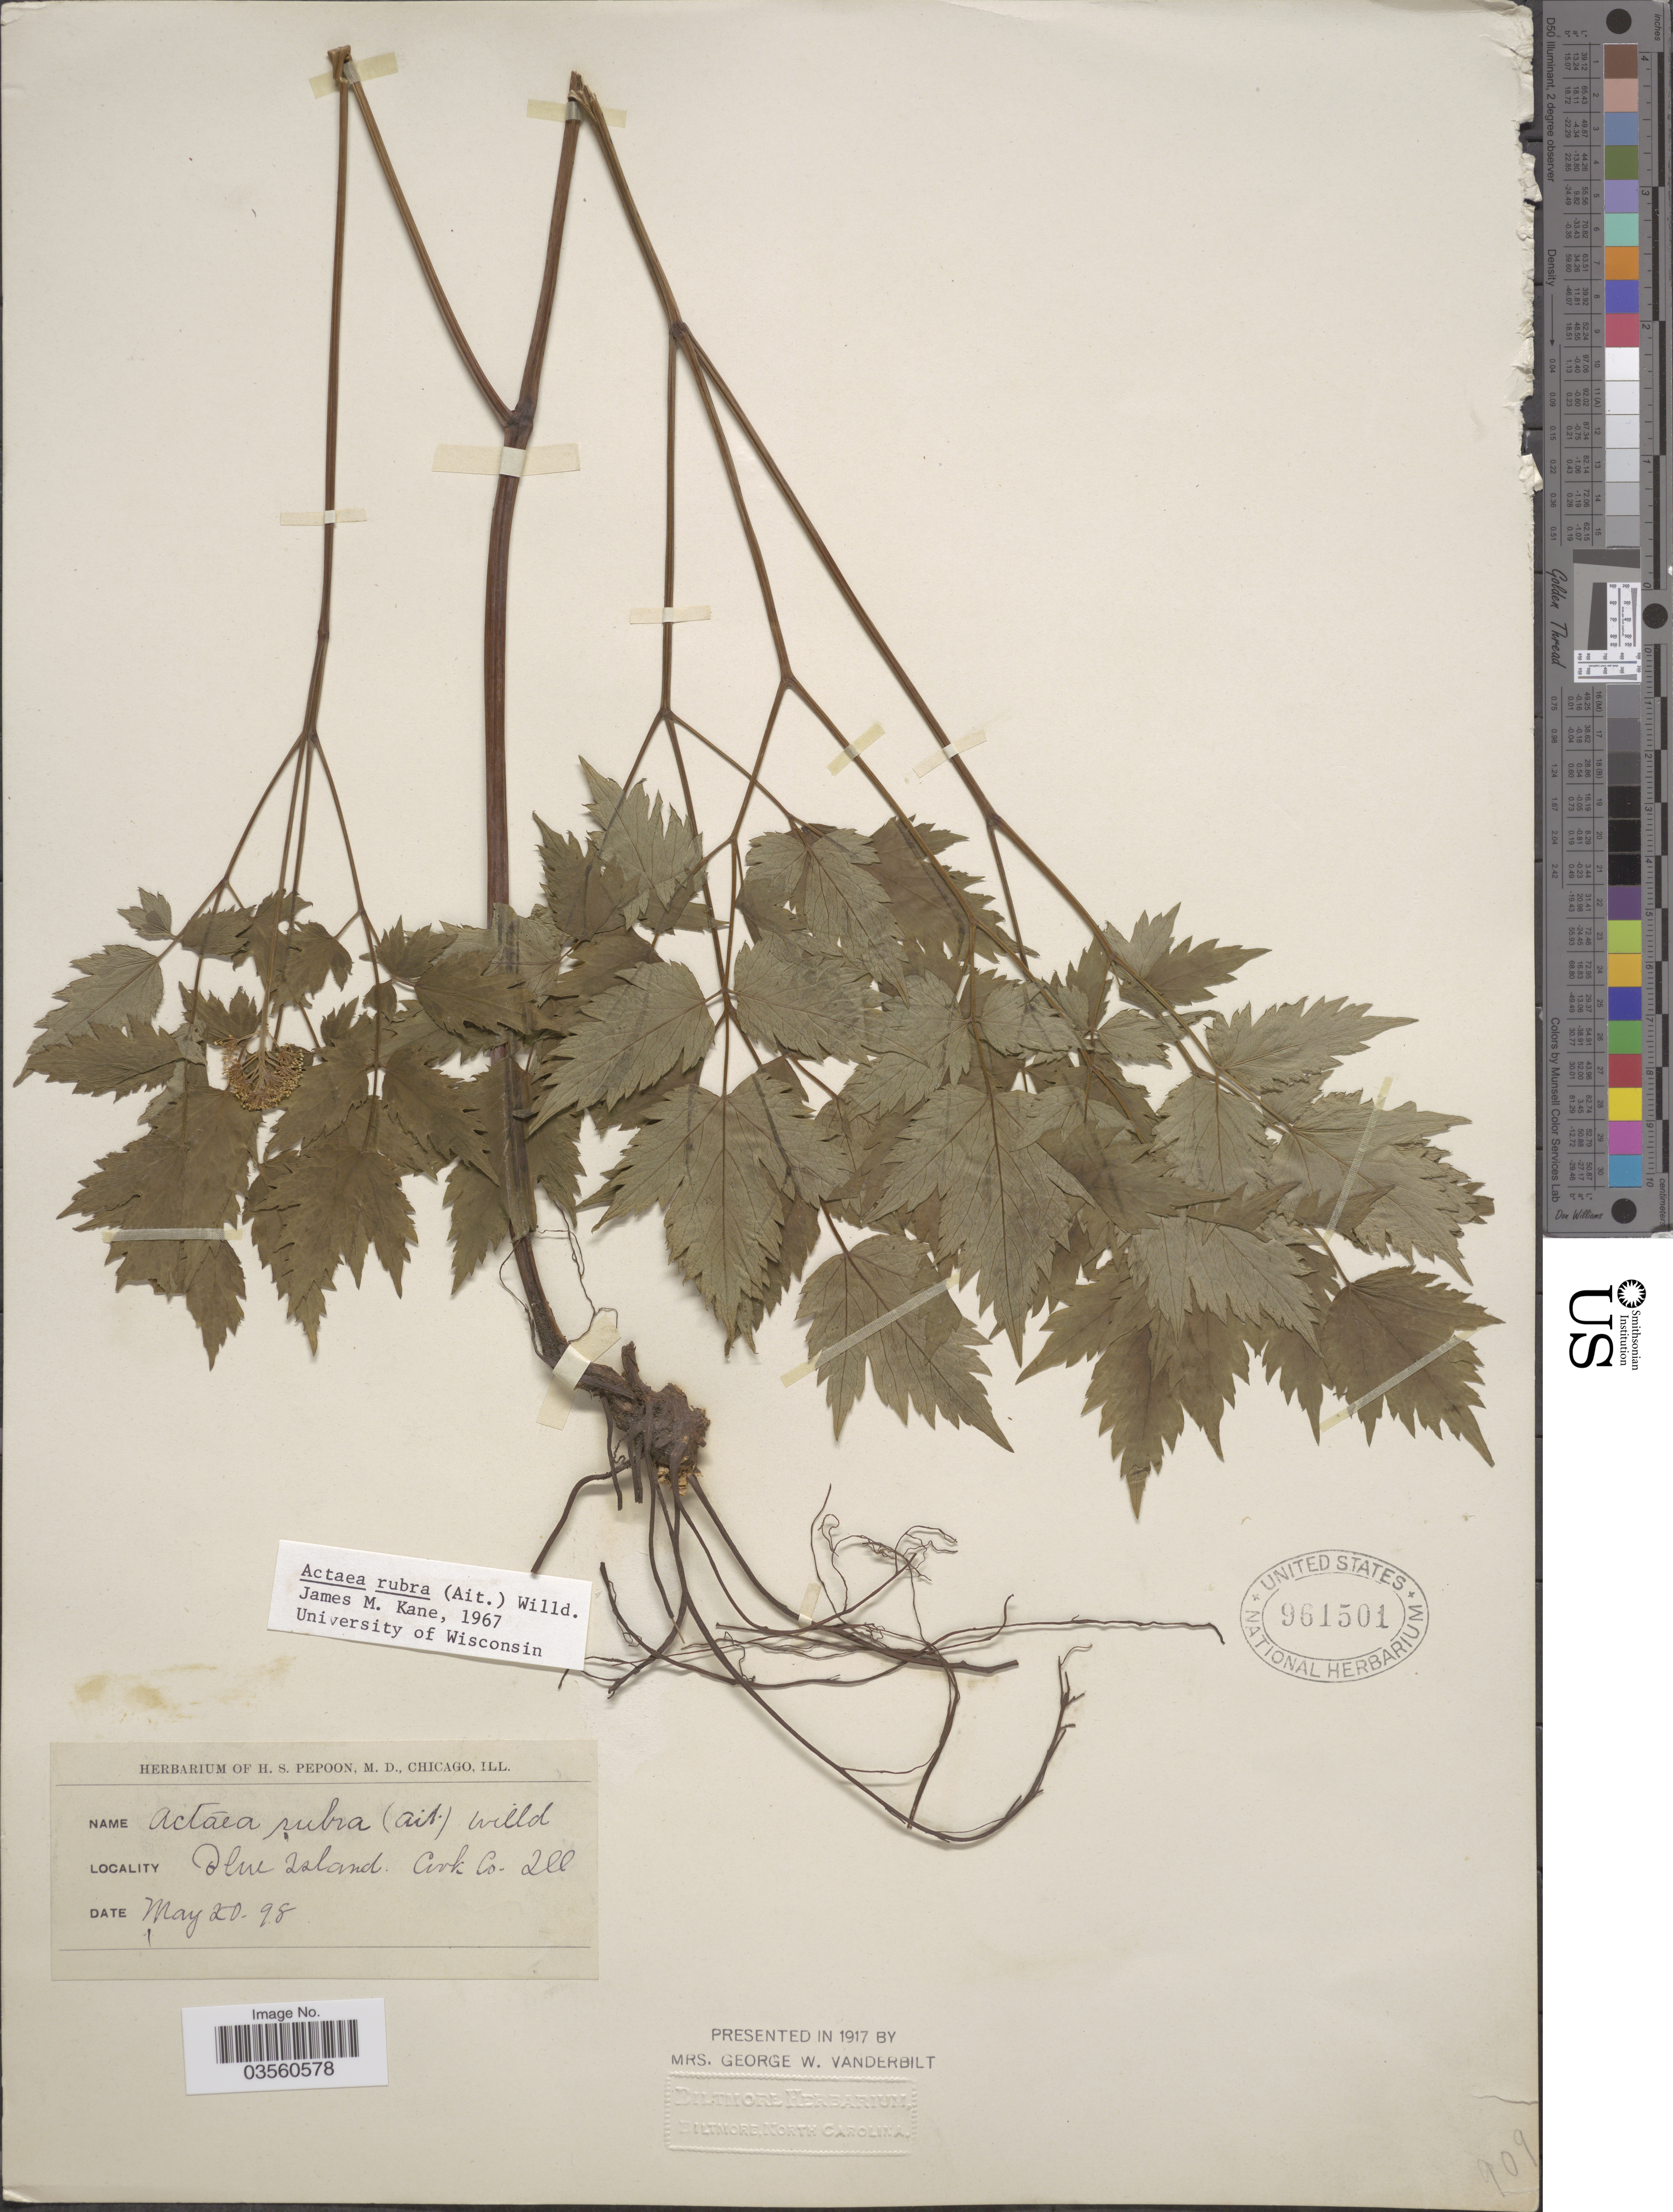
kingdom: Plantae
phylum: Tracheophyta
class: Magnoliopsida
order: Ranunculales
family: Ranunculaceae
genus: Actaea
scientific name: Actaea rubra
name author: (Aiton) Willd.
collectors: ex herb. H. S. Pepoon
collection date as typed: Transcribed d/m/y: 20/5/98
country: United States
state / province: Illinois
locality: Blue Island. Cook Co.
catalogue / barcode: US 961501